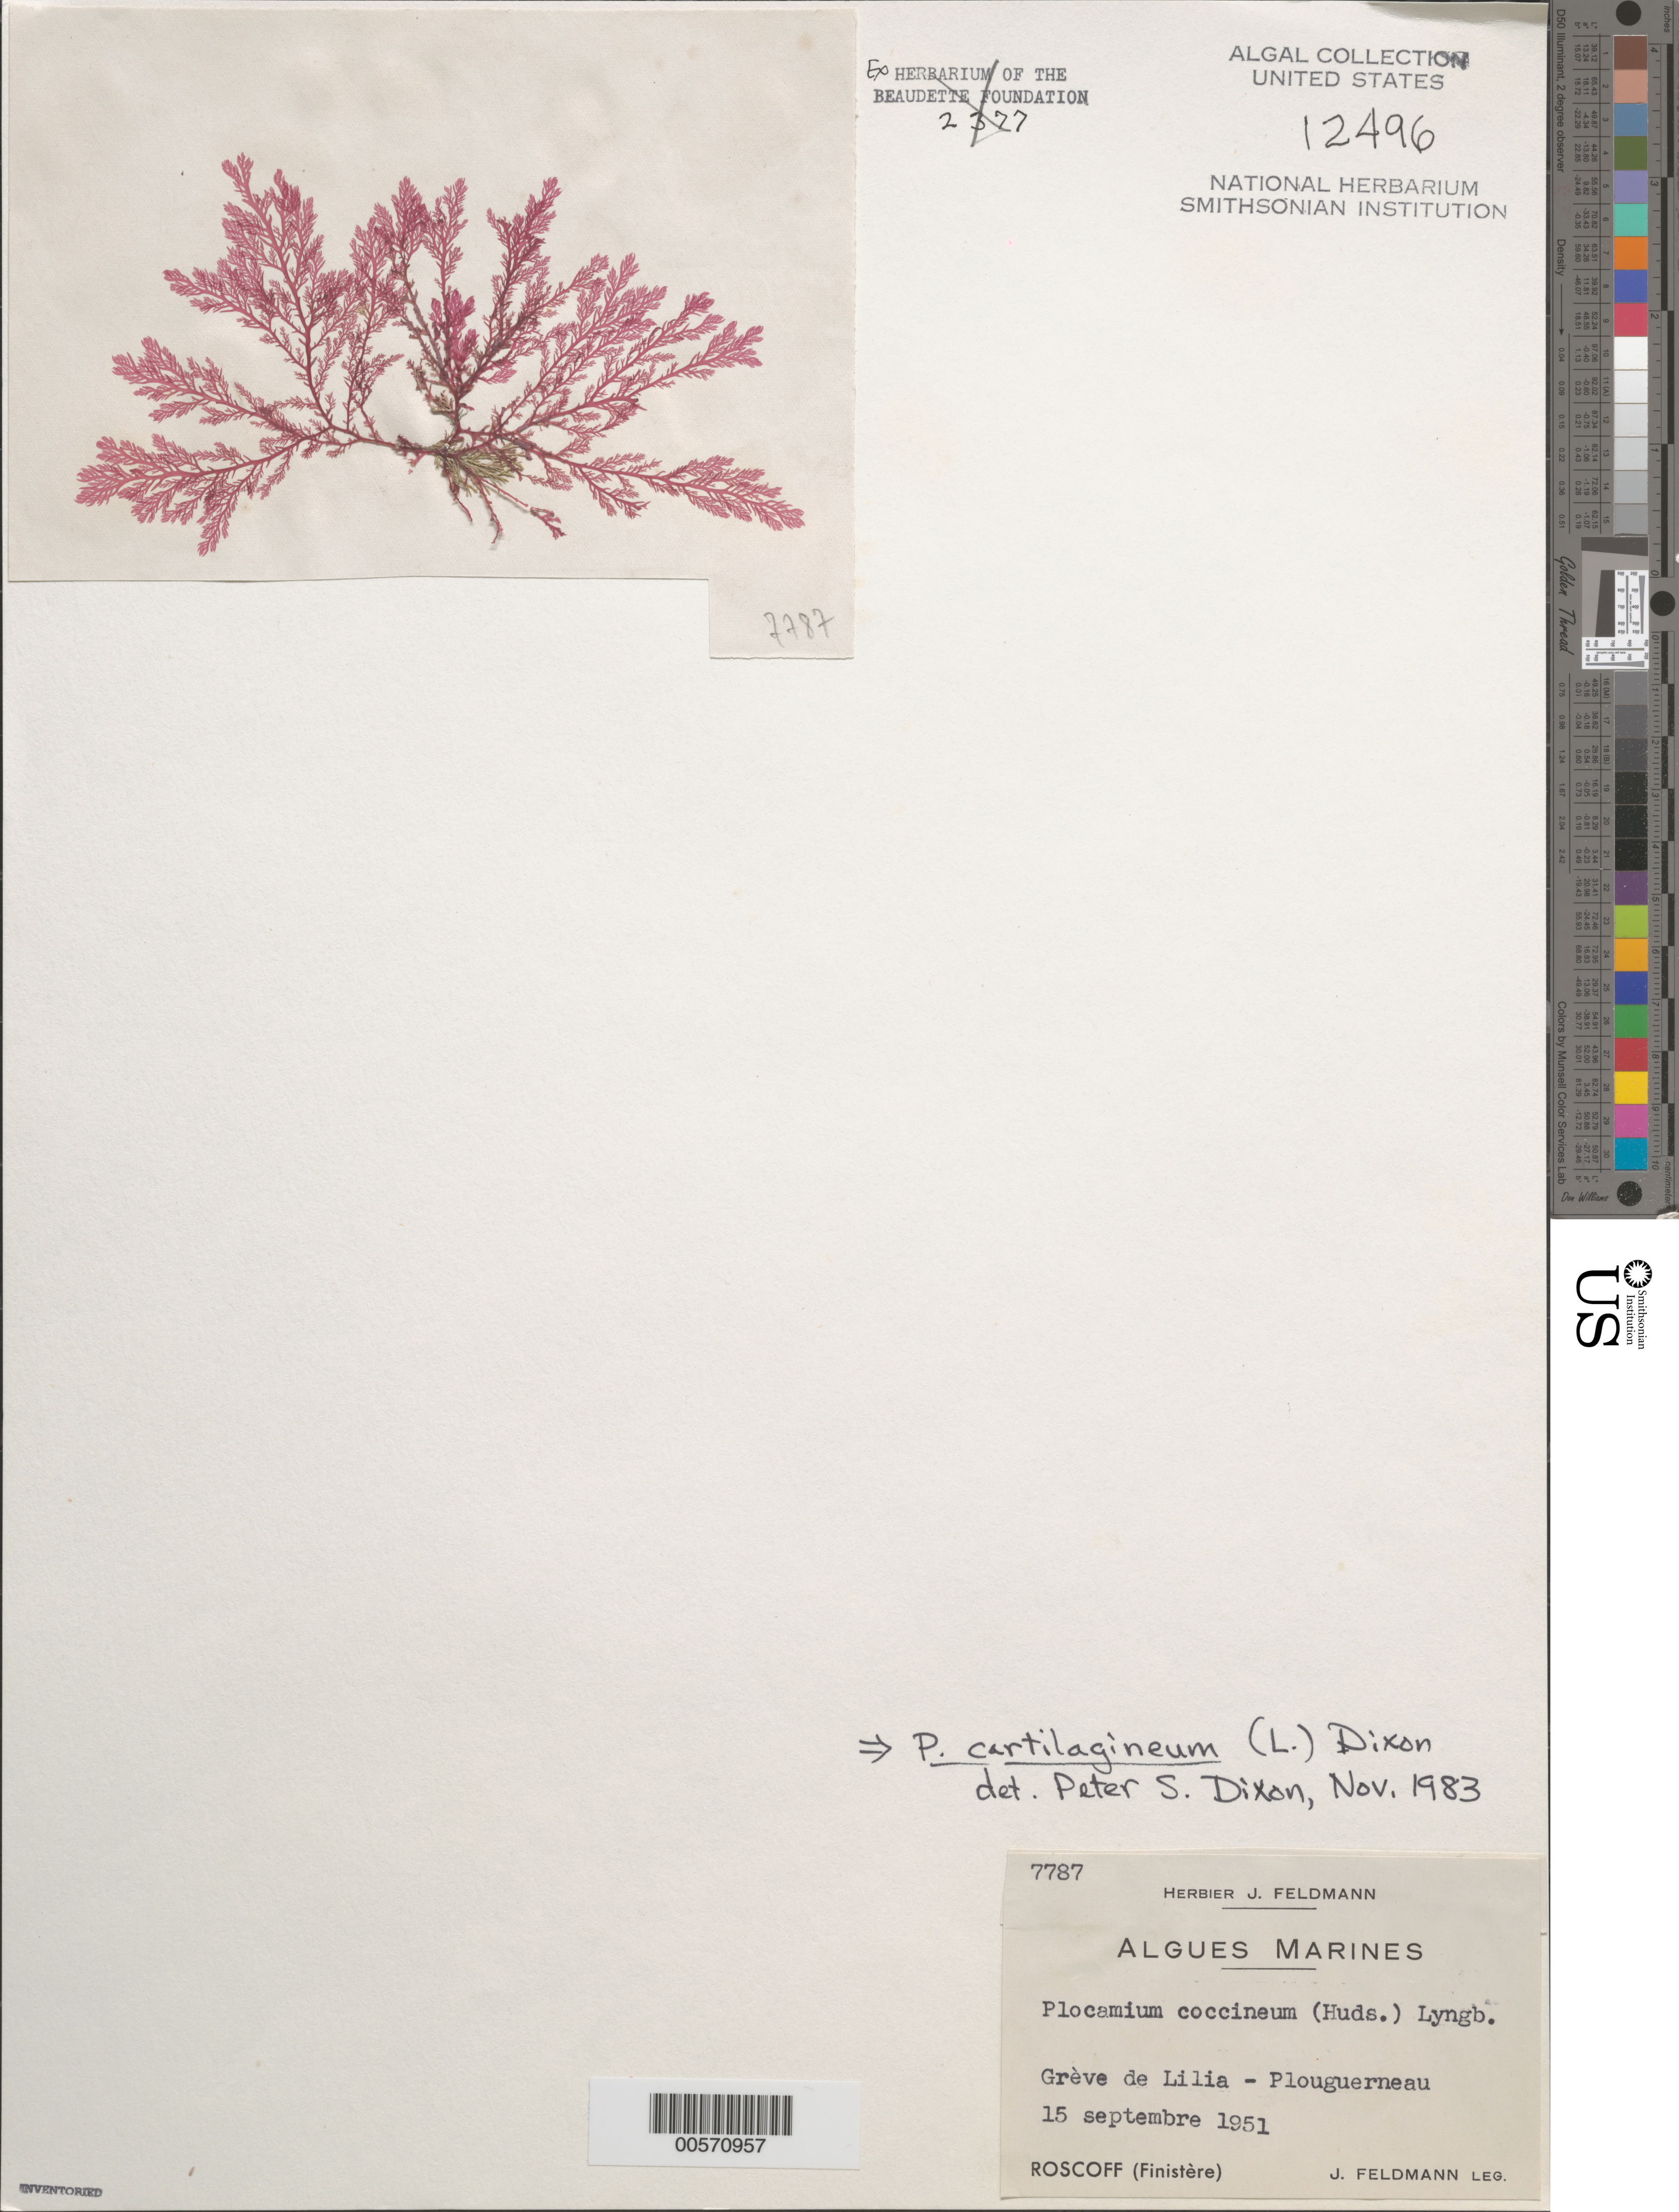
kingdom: Plantae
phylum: Rhodophyta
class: Florideophyceae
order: Plocamiales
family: Plocamiaceae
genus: Plocamium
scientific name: Plocamium cartilagineum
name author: (L.) P.S. Dixon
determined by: Dixon, P. S.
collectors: J. Feldmann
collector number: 7787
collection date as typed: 15 Sep 1951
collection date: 1951-09-15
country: France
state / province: Bretagne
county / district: Finistère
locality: Greve de Lilia, Plouguerneau, Roscoff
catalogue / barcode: US 12496